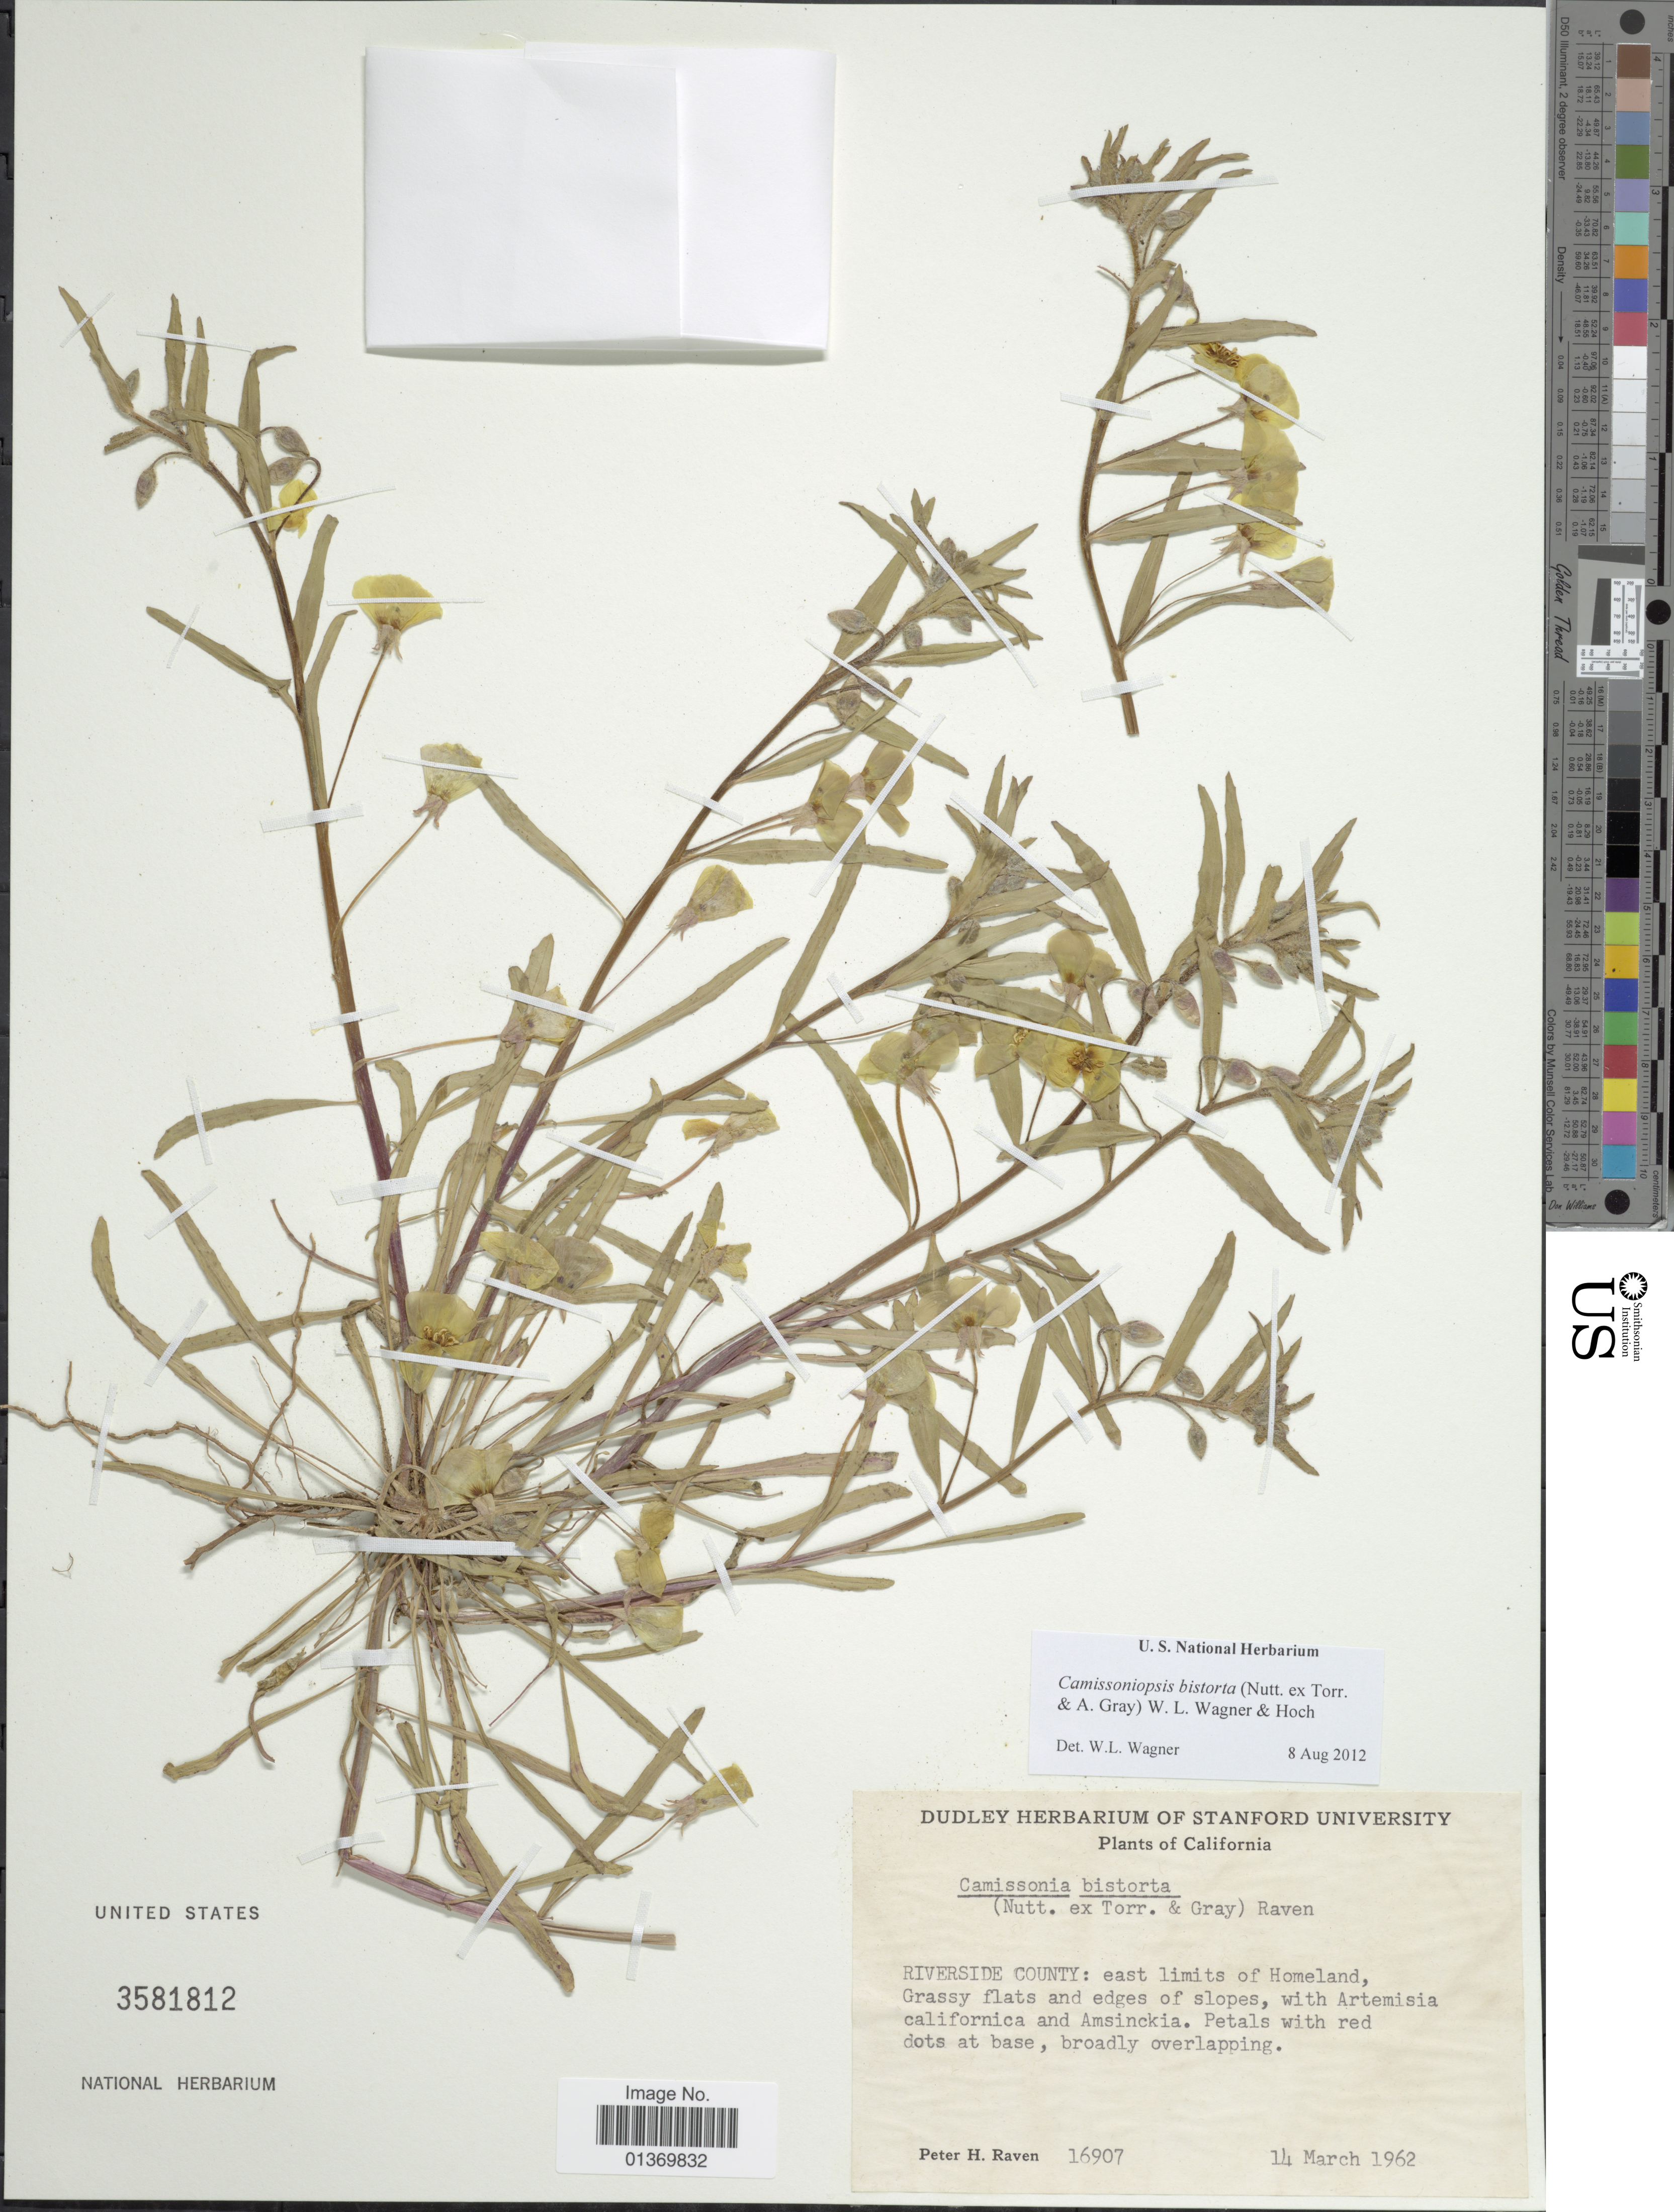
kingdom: Plantae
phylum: Tracheophyta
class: Magnoliopsida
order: Myrtales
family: Onagraceae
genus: Camissoniopsis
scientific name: Camissoniopsis bistorta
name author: (Nutt. ex Torr. & A. Gray) W.L. Wagner & Hoch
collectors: P. H. Raven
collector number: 16907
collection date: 1962-03-14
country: United States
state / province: California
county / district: Riverside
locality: Riverside County: east limits of Homeland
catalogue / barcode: US 3581812